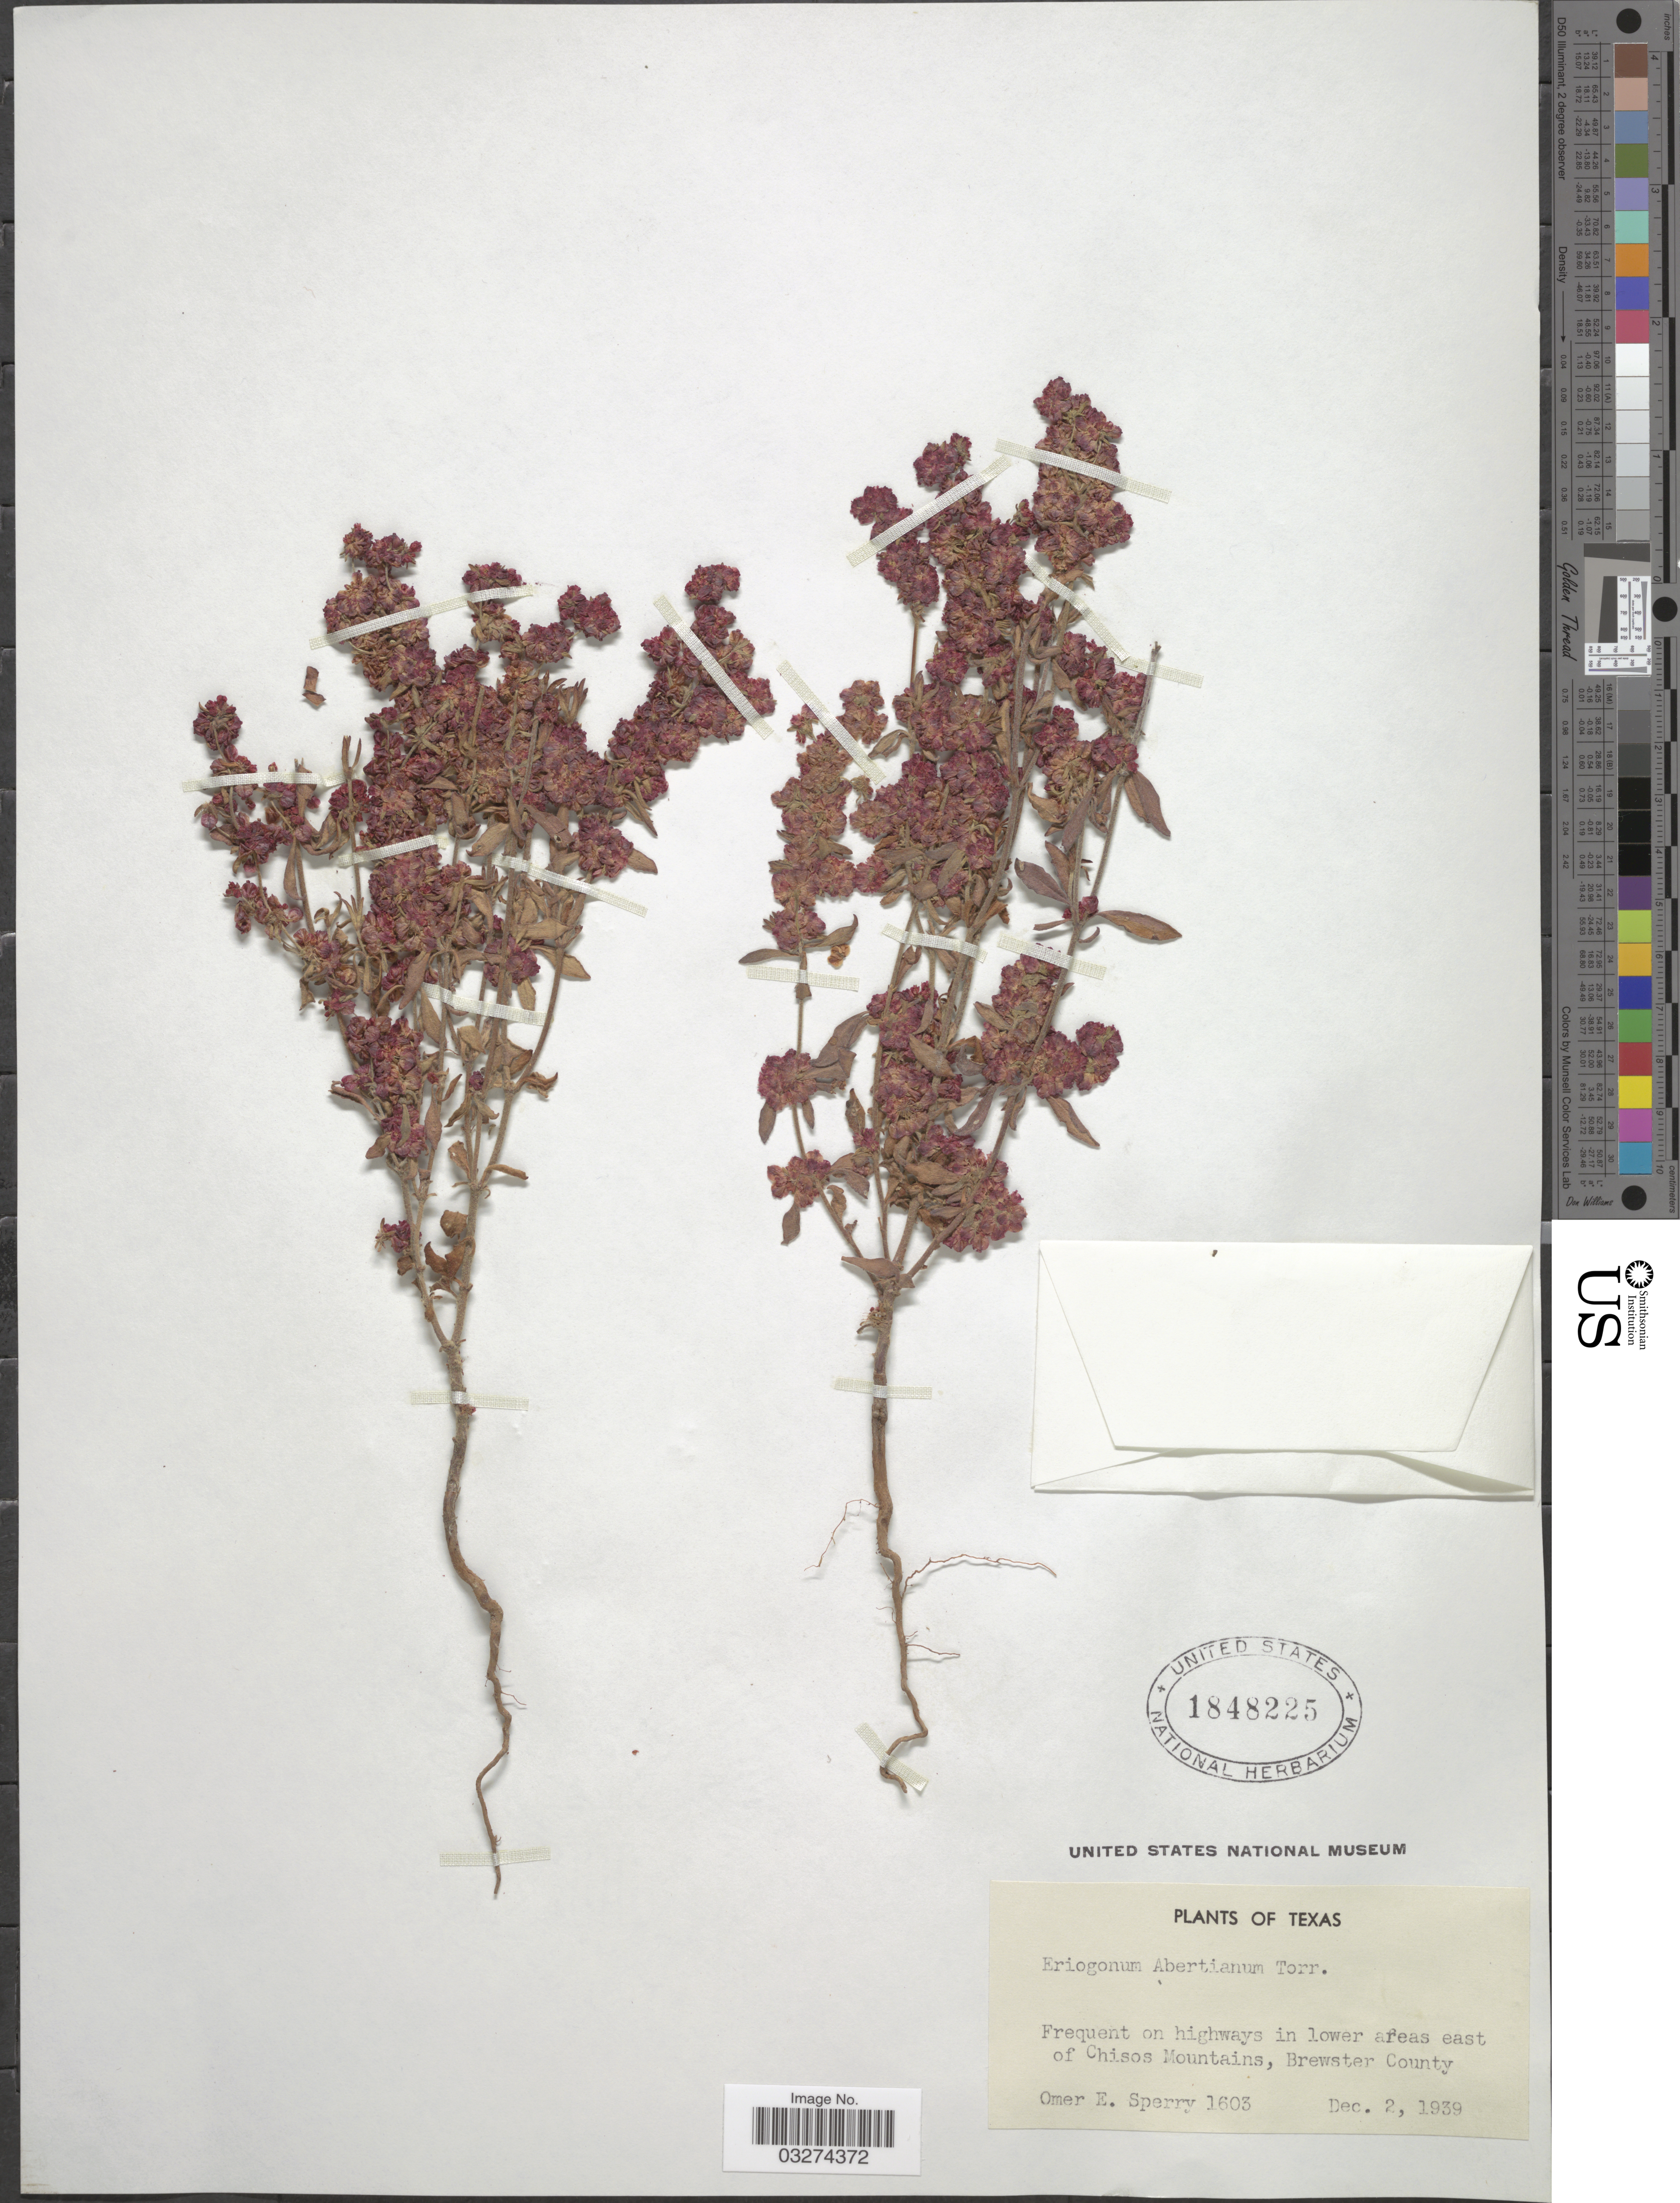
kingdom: Plantae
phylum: Tracheophyta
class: Magnoliopsida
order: Caryophyllales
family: Polygonaceae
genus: Eriogonum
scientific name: Eriogonum abertianum var. ruberrimum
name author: (Gand.) Gand.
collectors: O. E. Sperry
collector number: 1603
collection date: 1939-12-02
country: United States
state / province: Texas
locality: Frequent on highways in lower areas east of Chisos Mountains, Brewster County.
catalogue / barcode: US 1848225